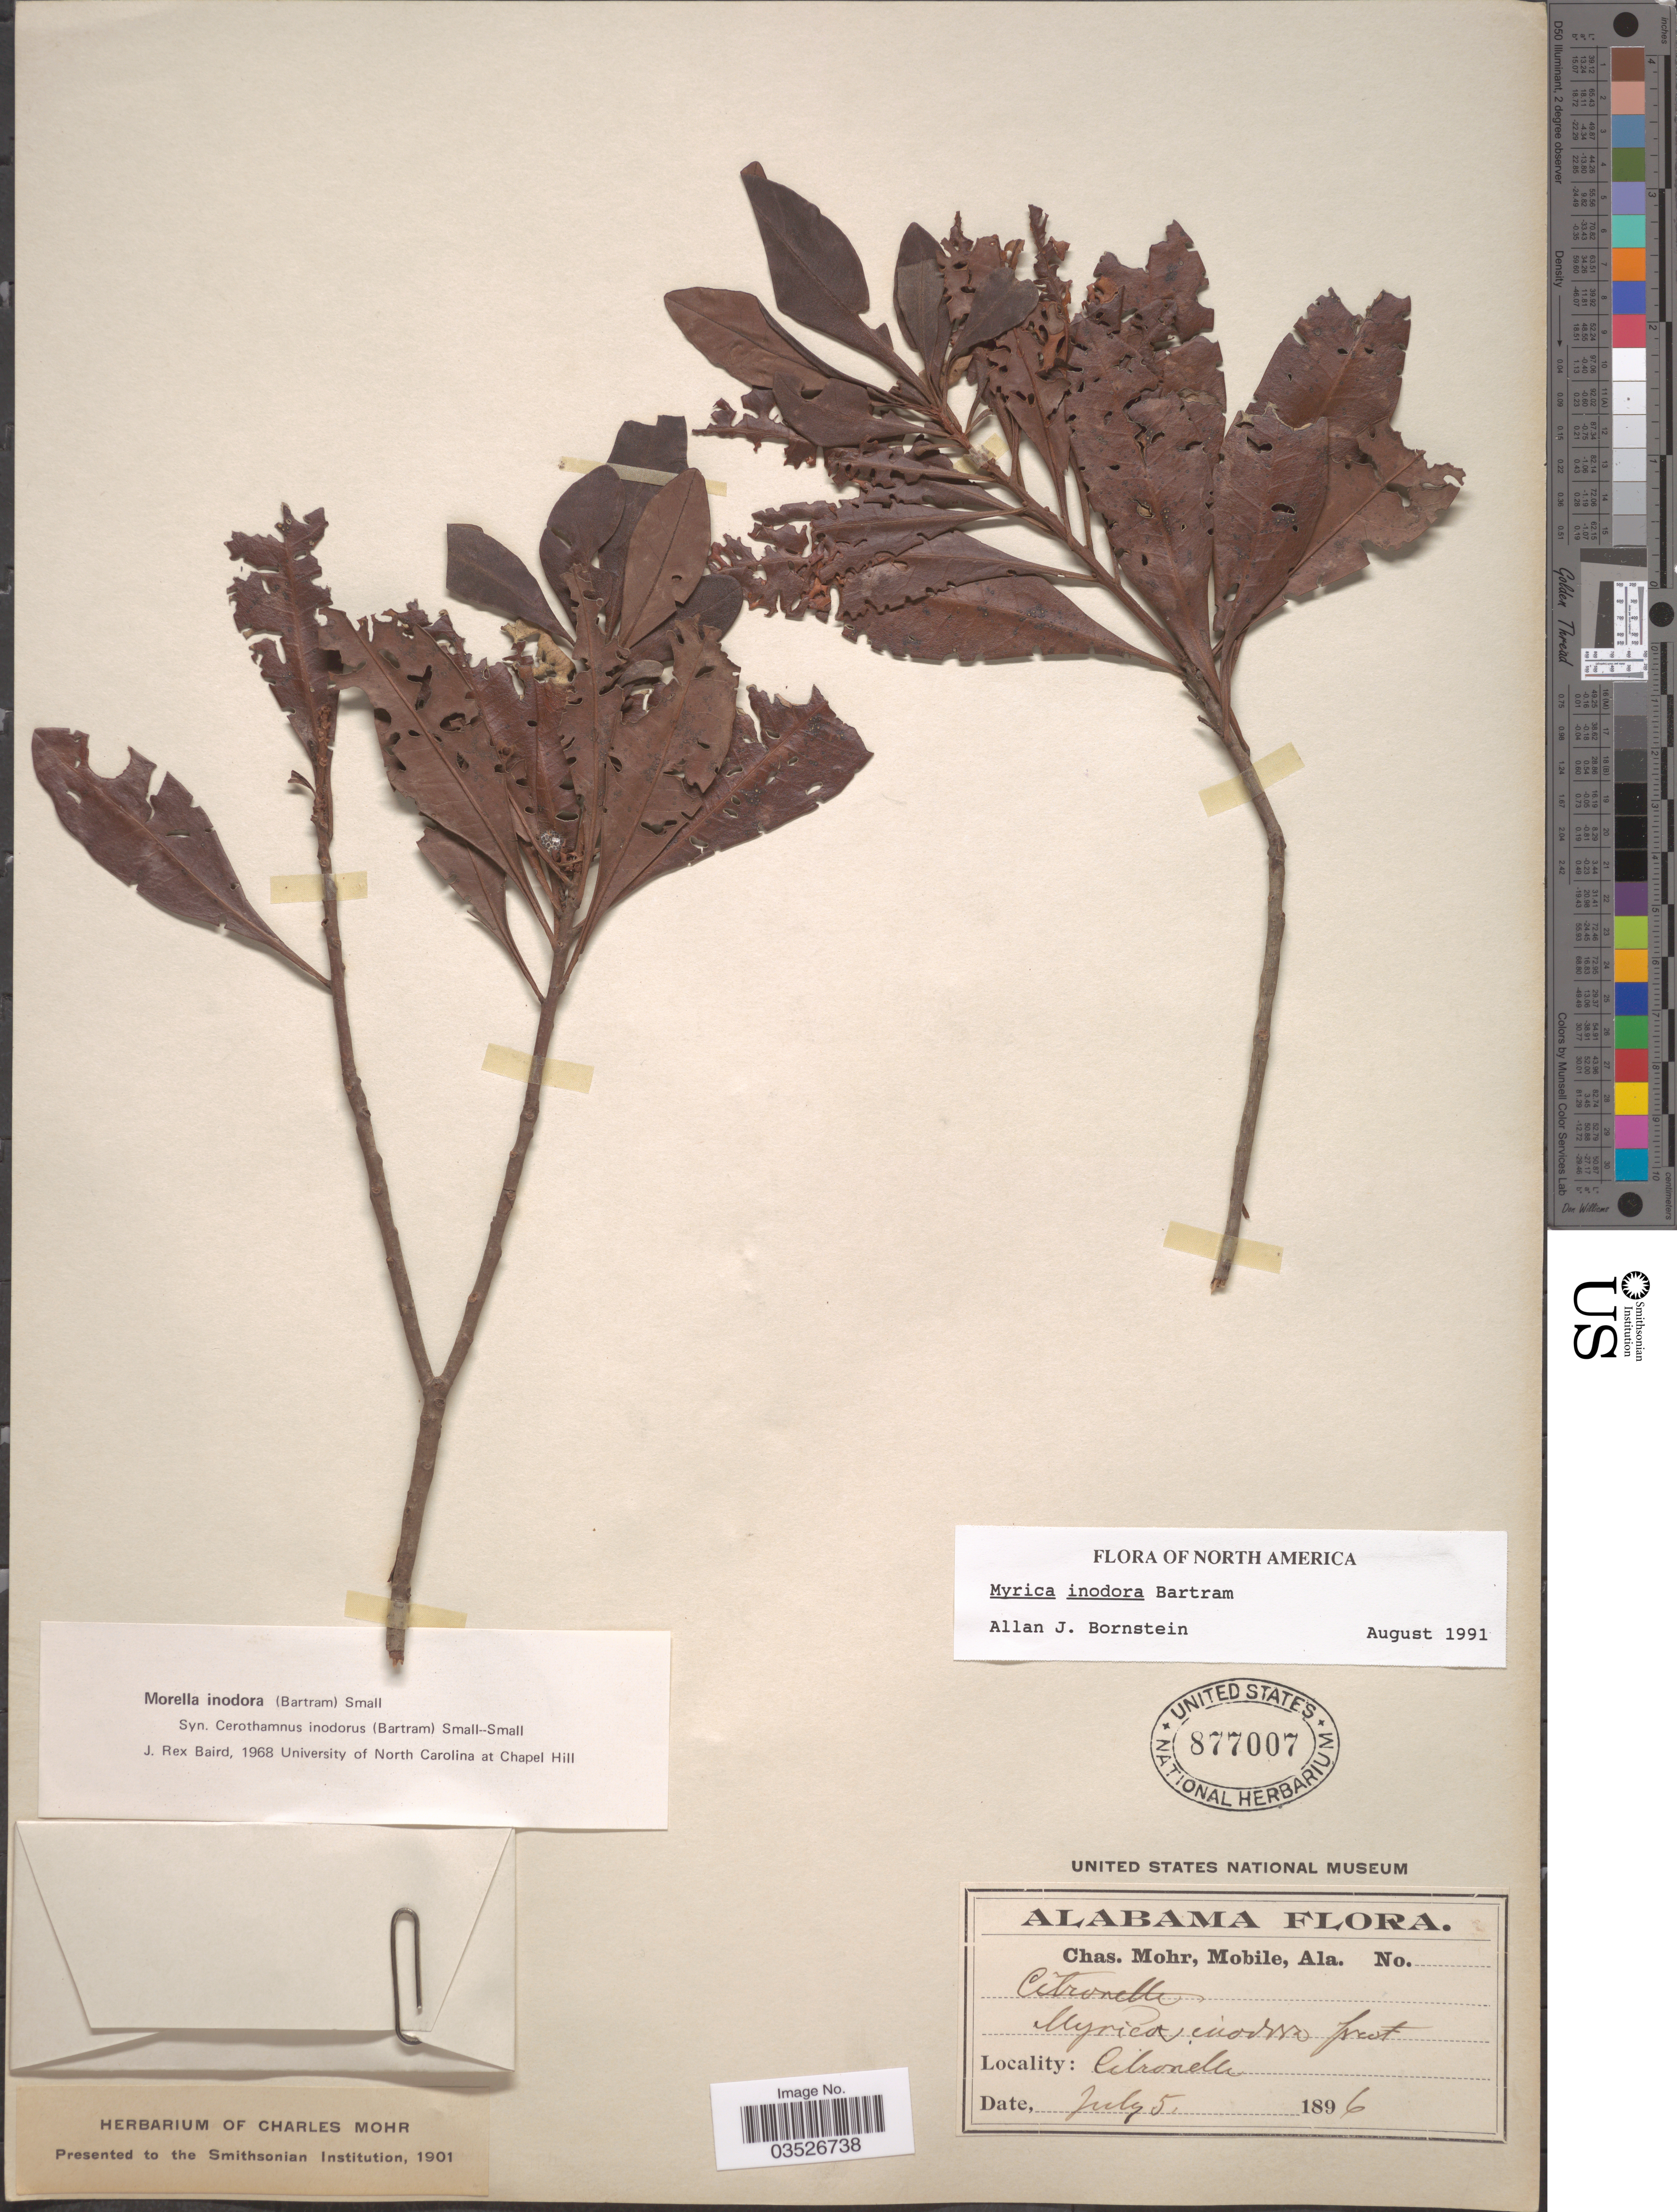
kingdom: Plantae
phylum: Tracheophyta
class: Magnoliopsida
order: Fagales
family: Myricaceae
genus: Morella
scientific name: Morella inodora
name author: (W. Bartram) Small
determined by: Baird, James Rex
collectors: Mohr, C. T. (herbarium)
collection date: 1896-07-05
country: United States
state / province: Alabama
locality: Citronelle.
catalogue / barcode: US 877007